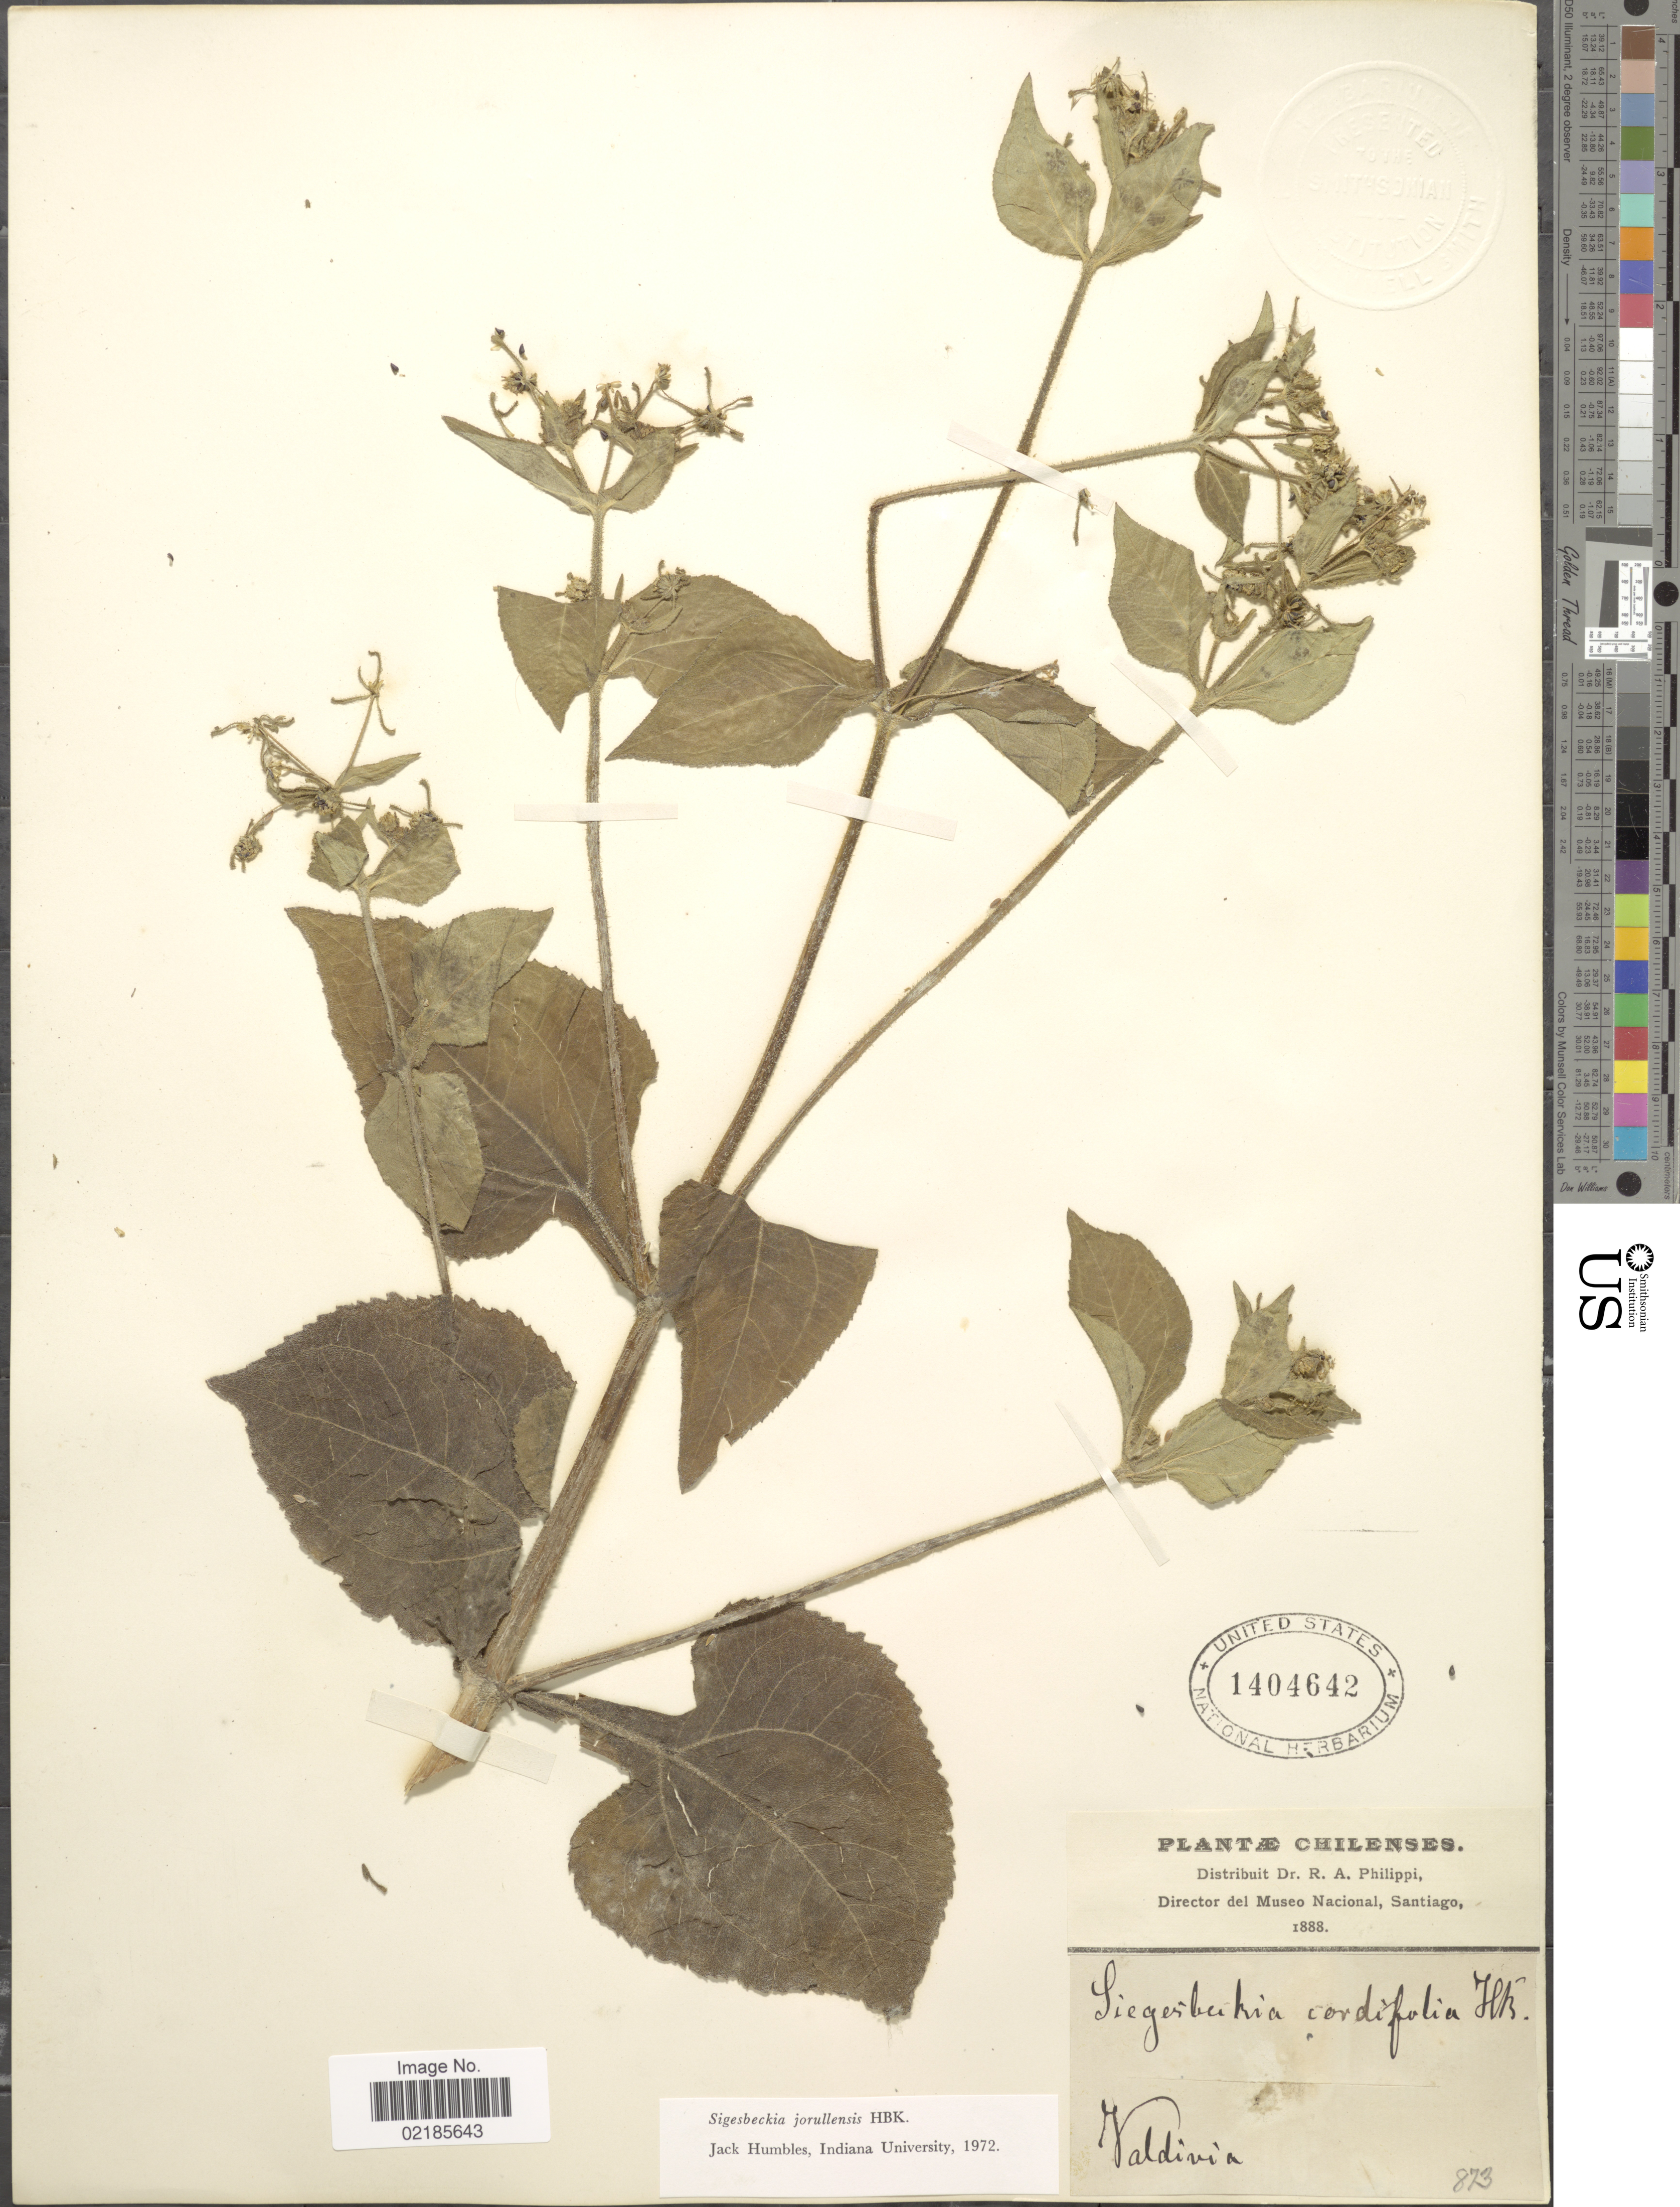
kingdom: Plantae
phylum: Tracheophyta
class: Magnoliopsida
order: Asterales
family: Asteraceae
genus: Sigesbeckia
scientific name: Sigesbeckia jorullensis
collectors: R. A. Philippi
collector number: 873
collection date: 1888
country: Chile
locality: Valdivia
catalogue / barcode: US 1404642